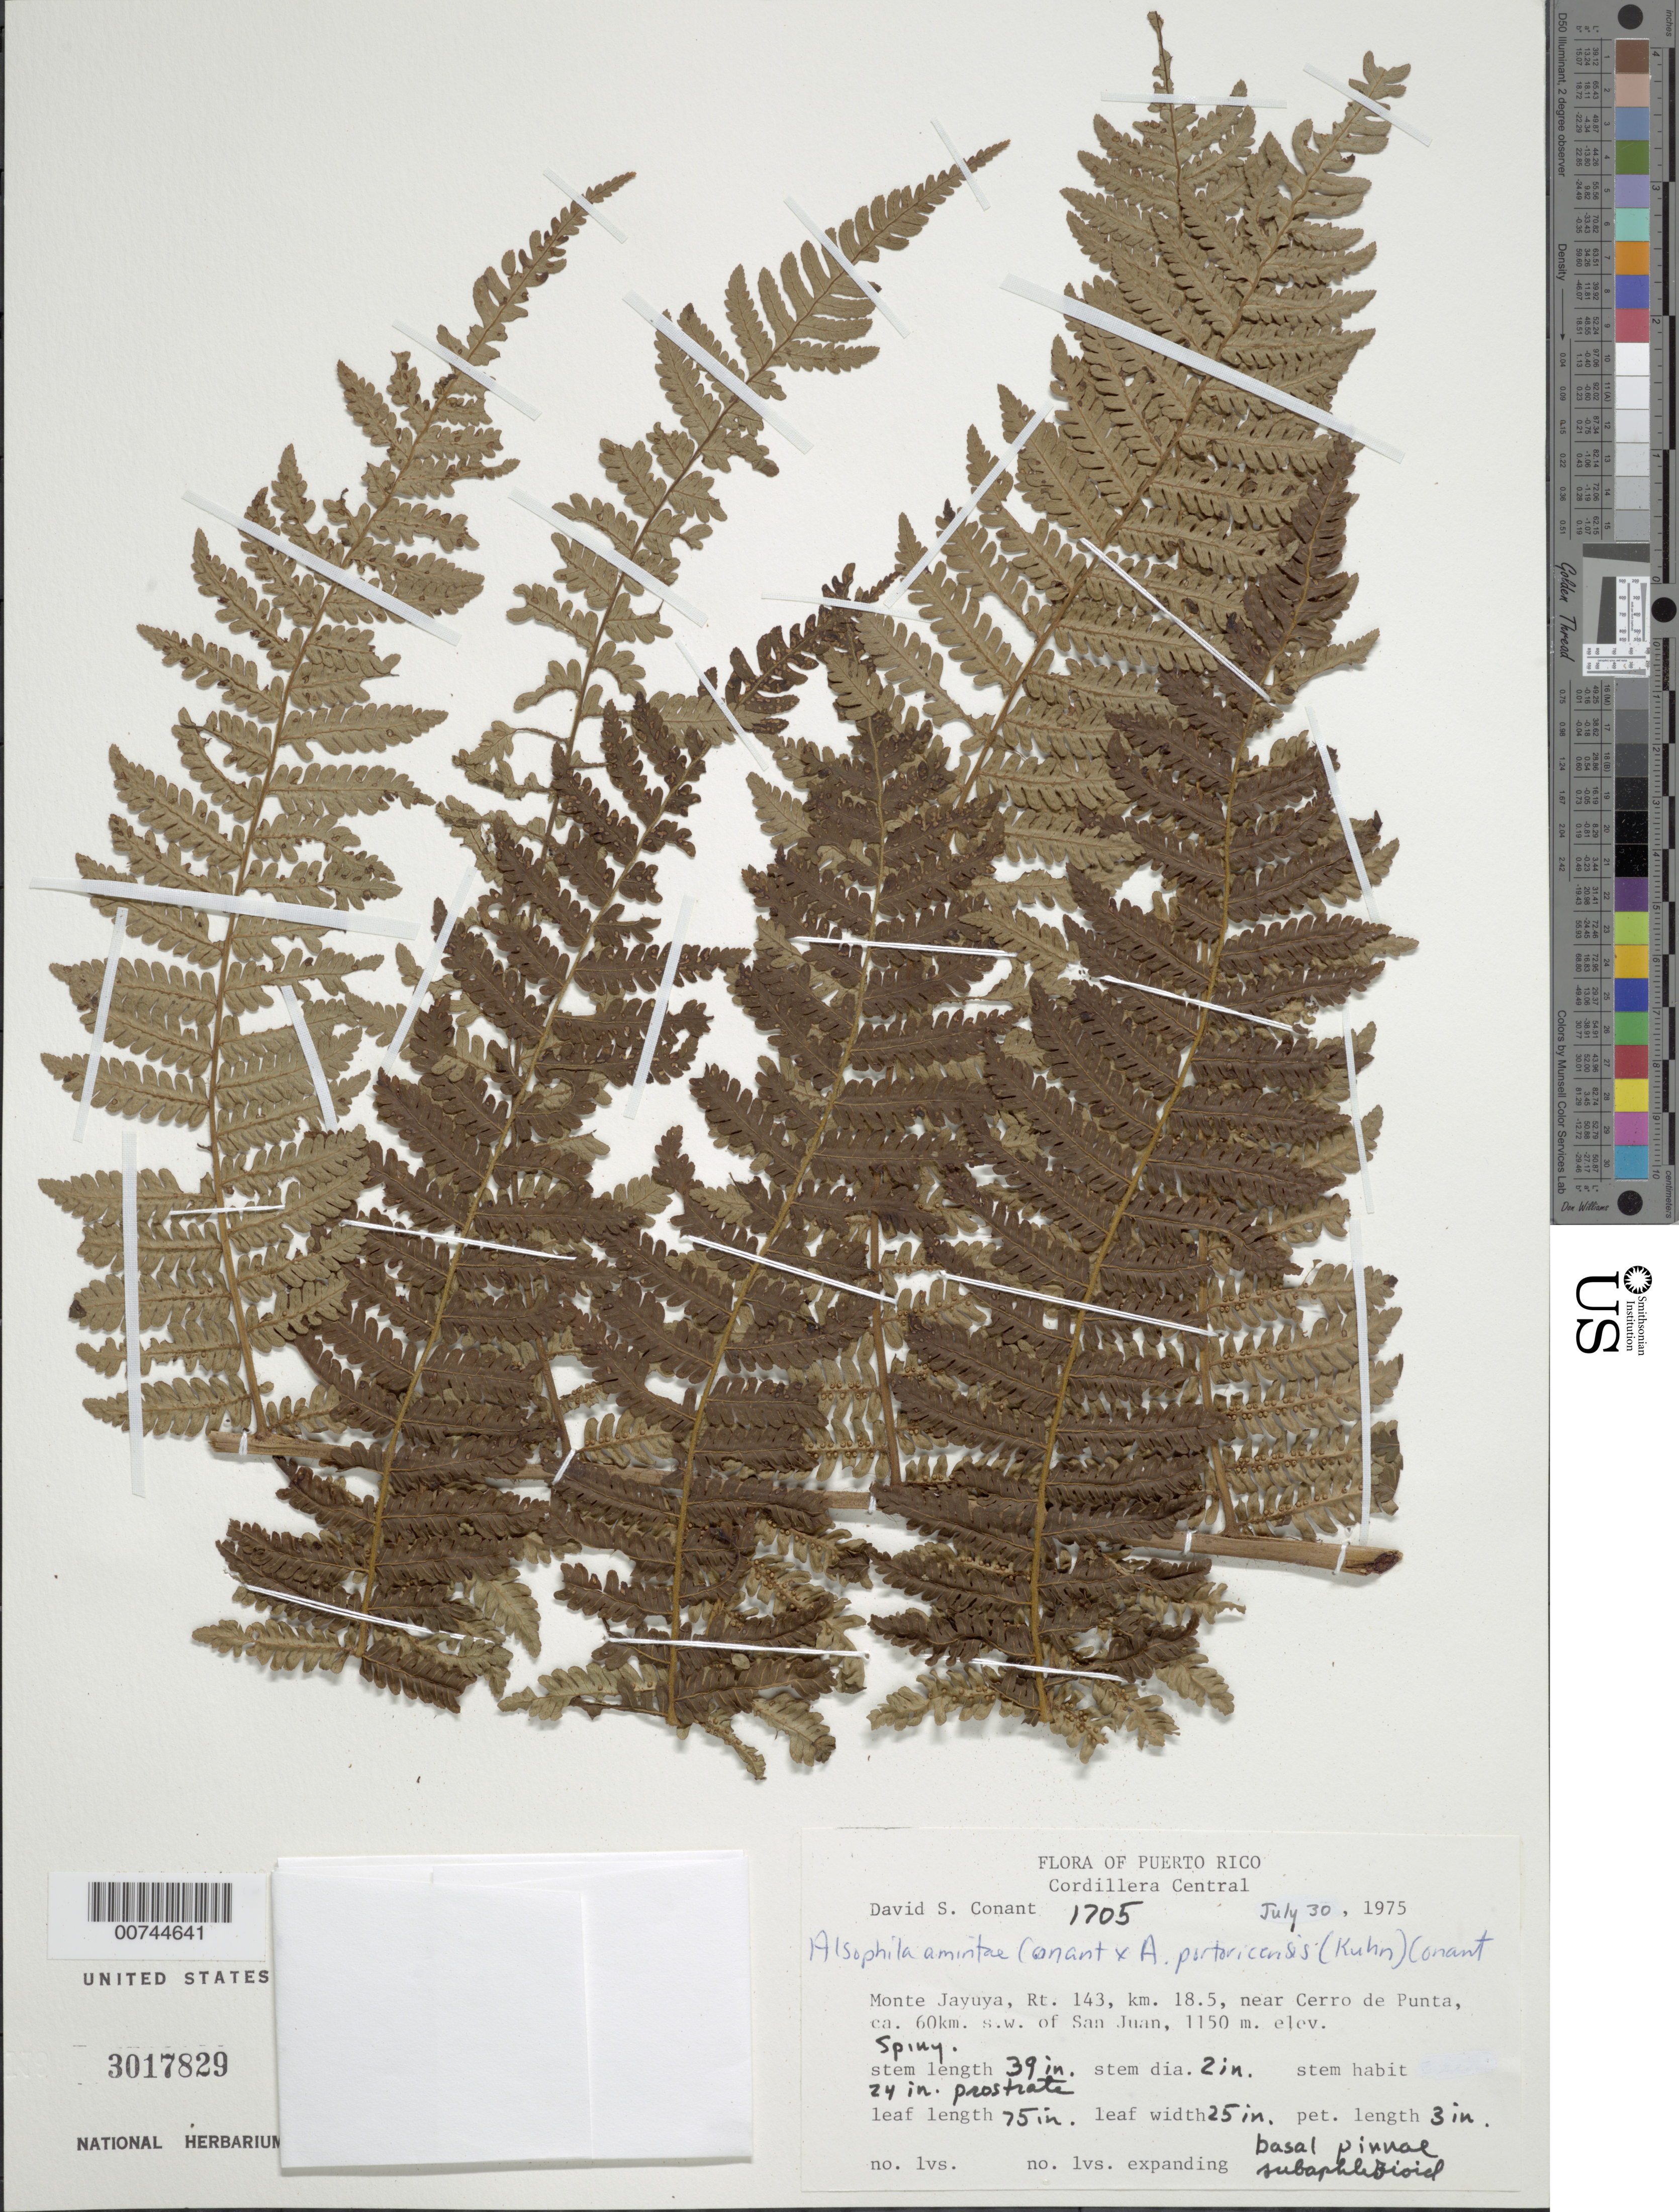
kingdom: Plantae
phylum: Tracheophyta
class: Polypodiopsida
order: Cyatheales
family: Cyatheaceae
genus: Alsophila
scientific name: Alsophila amintae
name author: D.S. Conant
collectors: D. S. Conant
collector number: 1705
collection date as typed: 30 Jul 1975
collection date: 1975-07-30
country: Puerto Rico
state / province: San Juan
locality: Cordillera Central: Monte Jayuya, Rt. 143, km 18.5, near Cerro de Punta, ca. 60 km SW of San Juan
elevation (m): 1150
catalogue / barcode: US 3017829